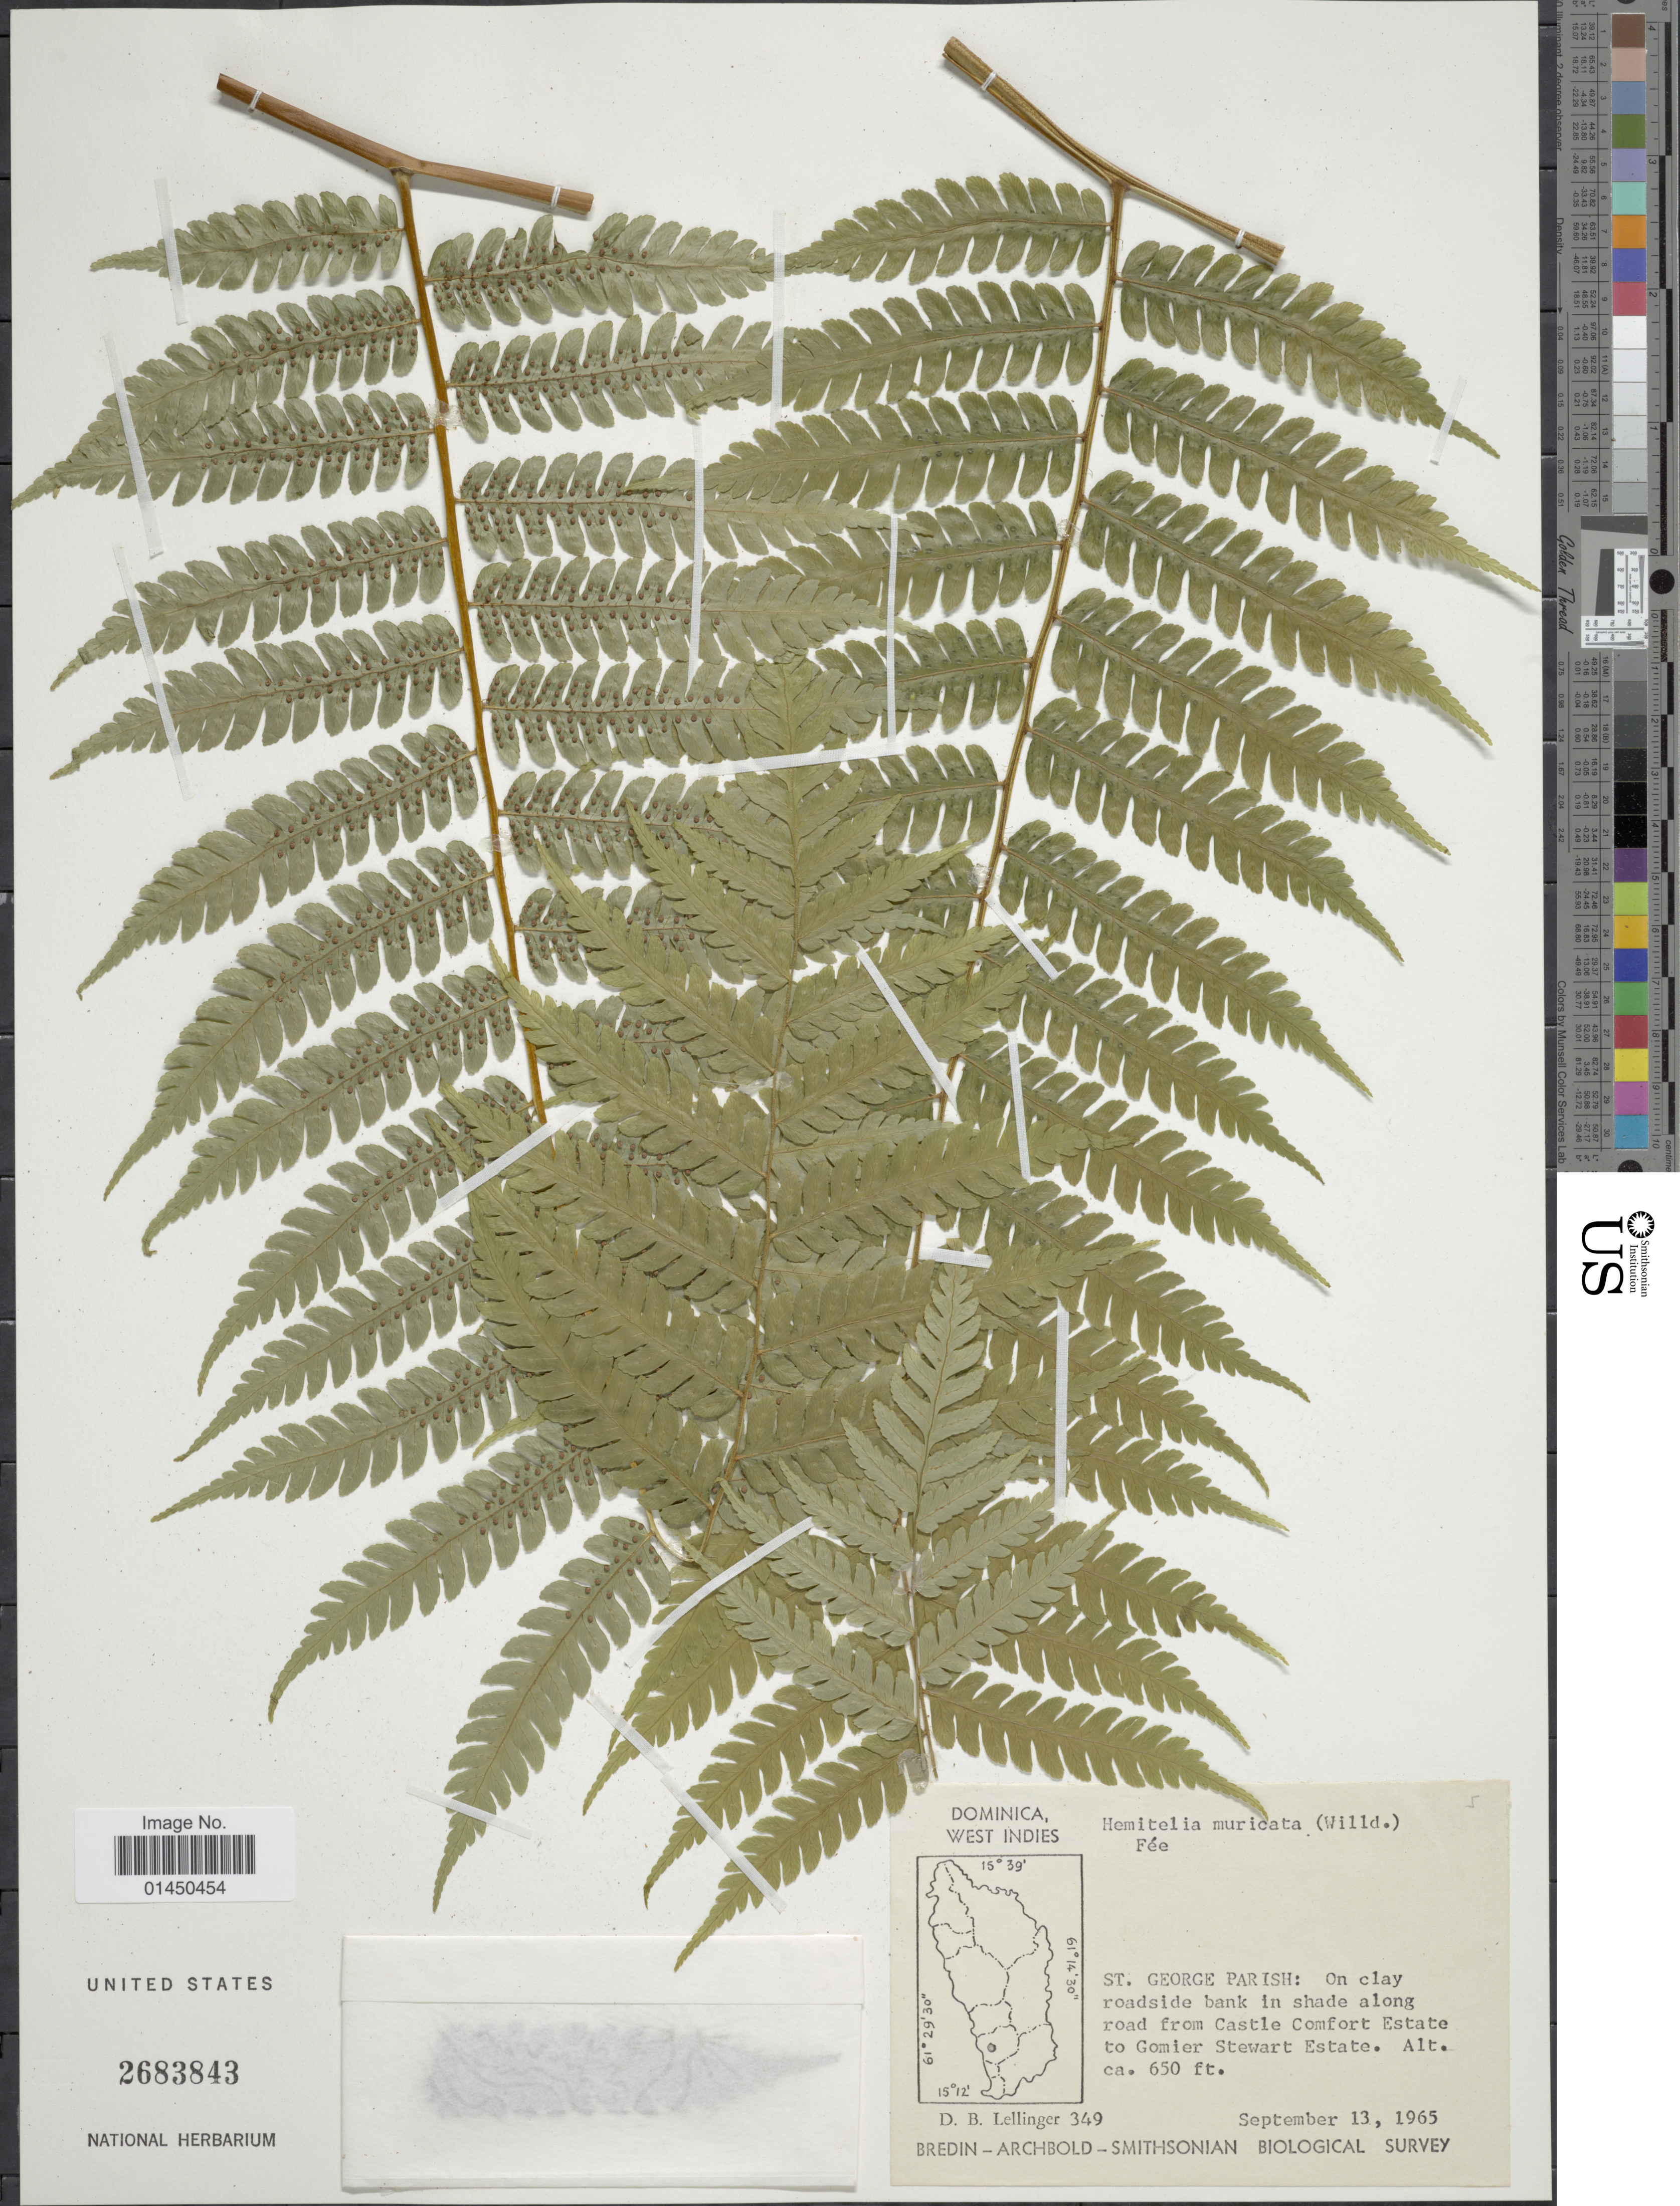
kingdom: Plantae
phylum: Tracheophyta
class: Polypodiopsida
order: Cyatheales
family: Cyatheaceae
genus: Cyathea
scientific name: Cyathea muricata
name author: (Willd.) Fée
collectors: D. B. Lellinger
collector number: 349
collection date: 1965-09-13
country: Dominica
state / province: St. George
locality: On clay roadside bank in shade along road from Castle Comfort Estate to Gomier Stewart Estate.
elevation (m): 198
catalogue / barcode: US 2683843